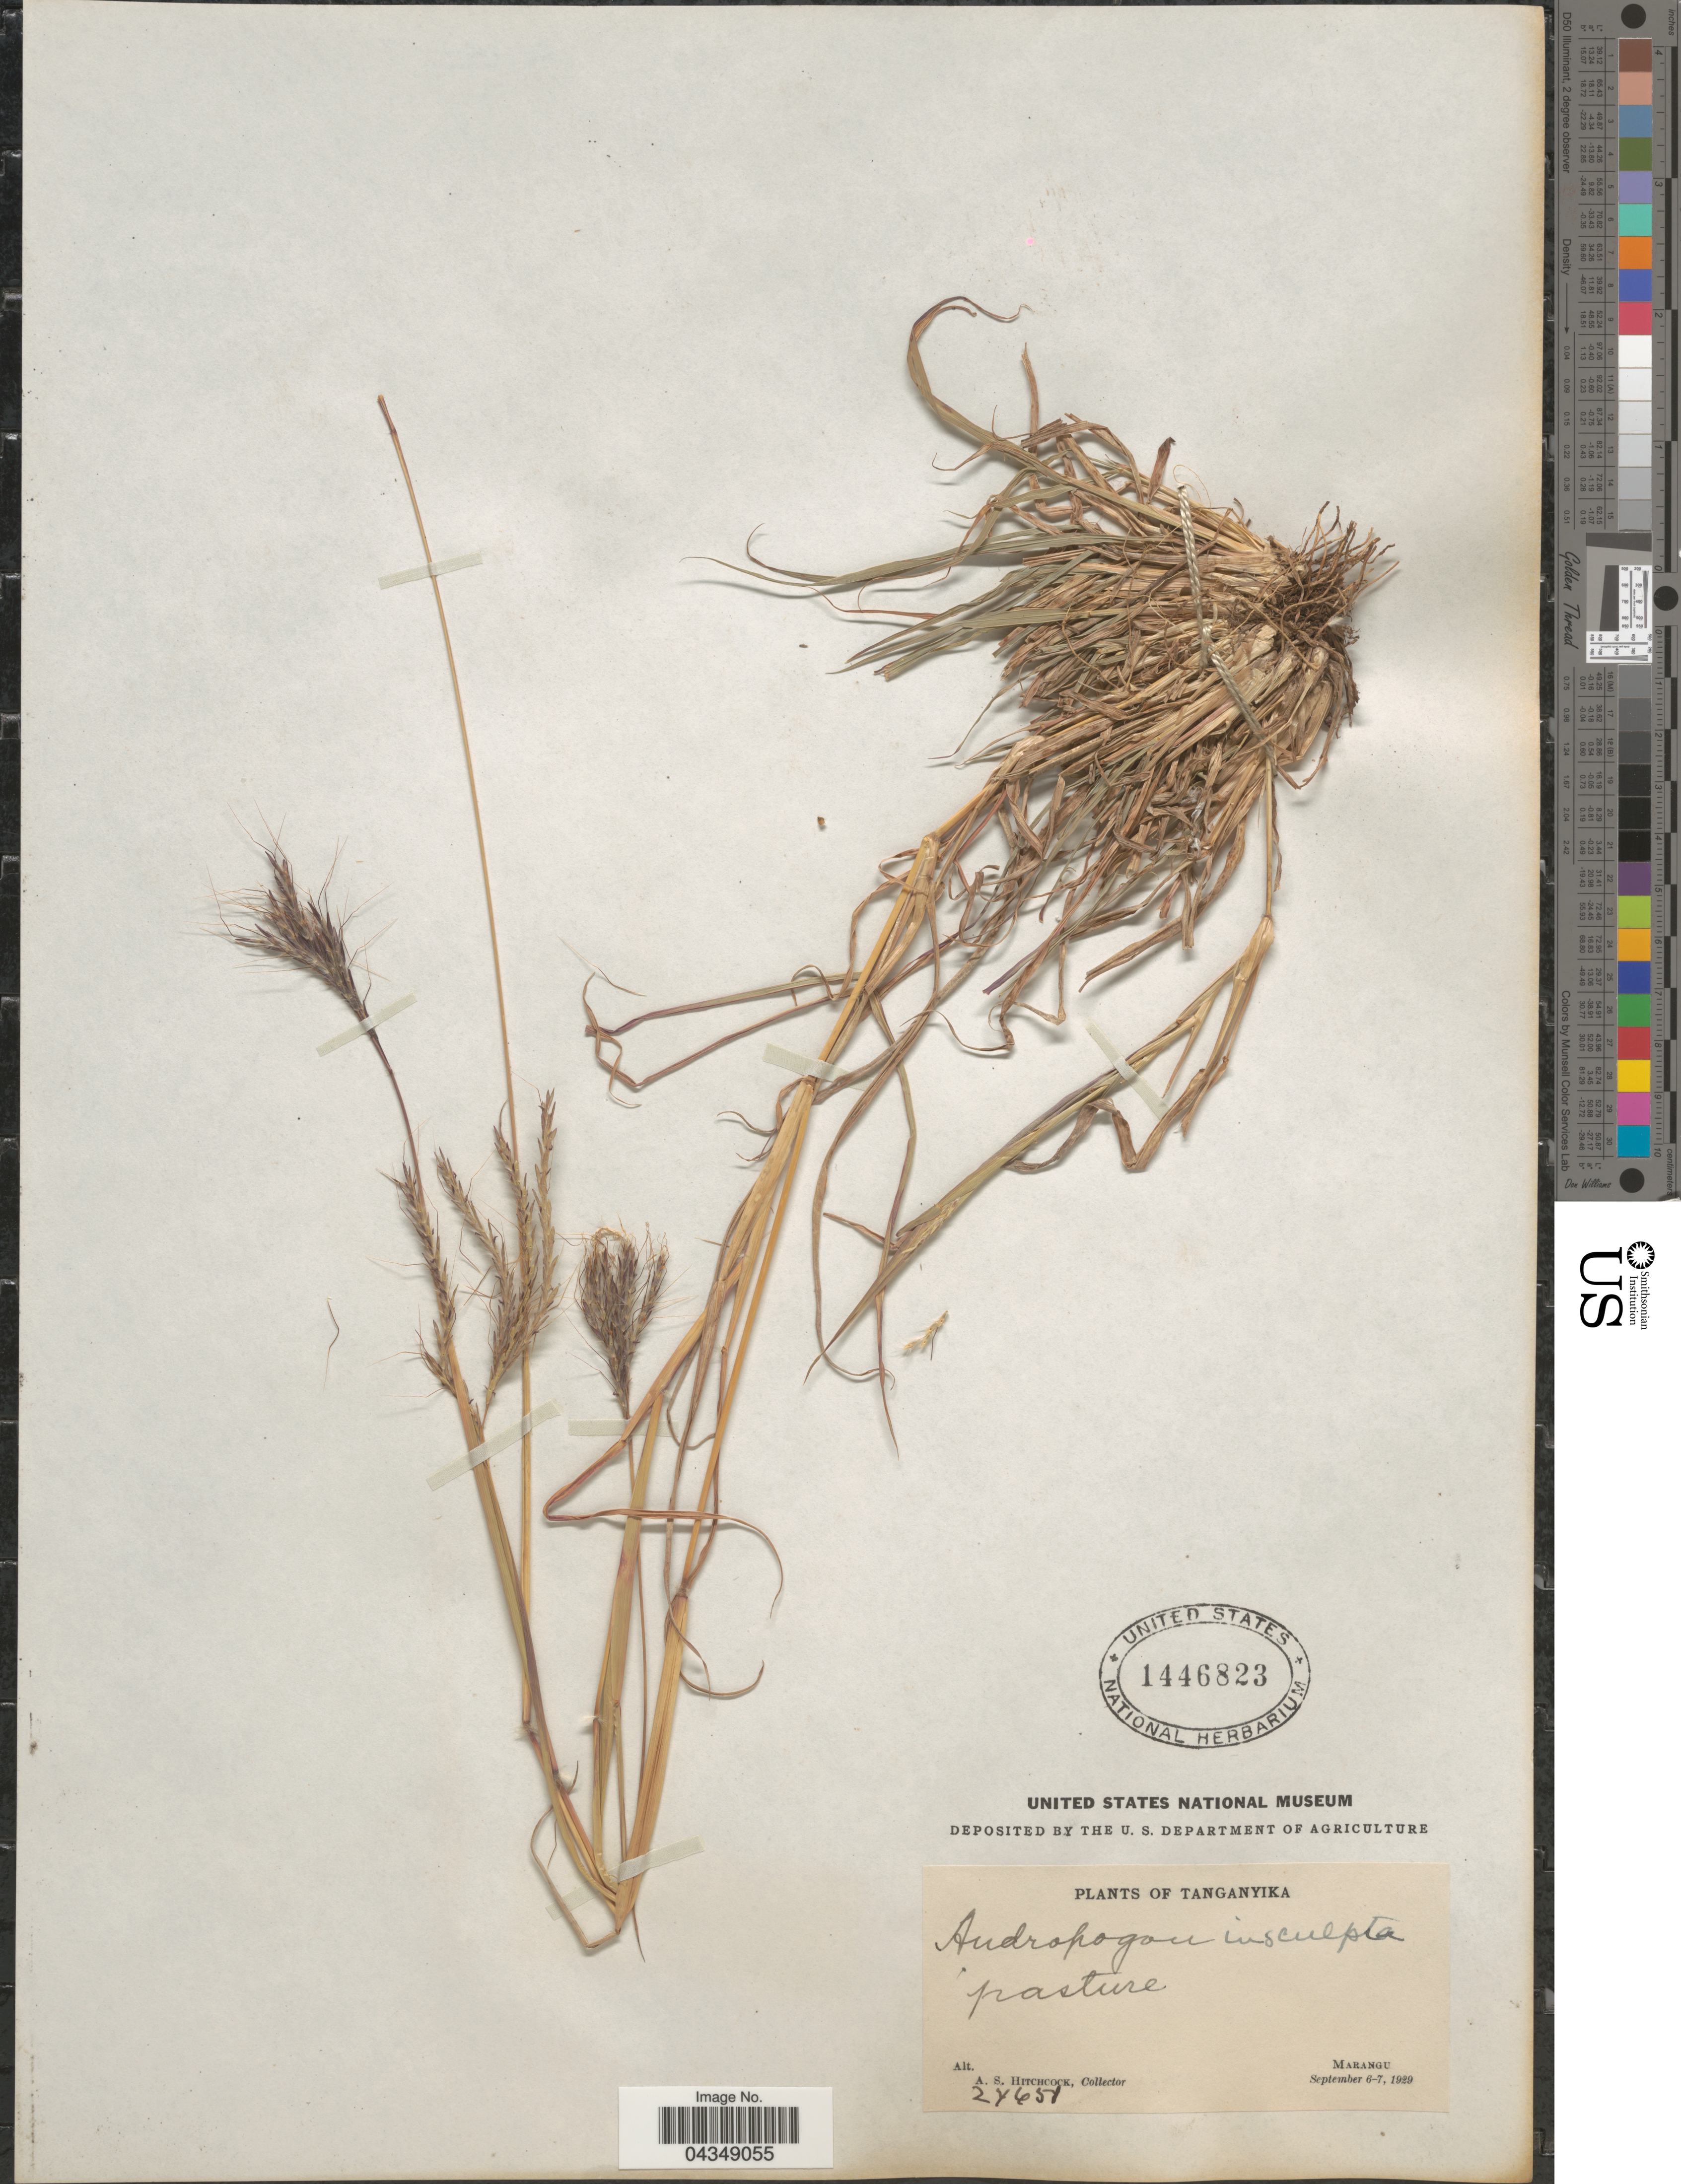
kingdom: Plantae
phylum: Tracheophyta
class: Liliopsida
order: Poales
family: Poaceae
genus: Bothriochloa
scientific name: Bothriochloa insculpta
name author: (Hochst. ex A. Rich.) A. Camus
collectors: A. S. Hitchcock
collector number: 24651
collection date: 1929-09-06/1929-09-07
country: Tanzania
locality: Tanganyika. Marangu.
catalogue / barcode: US 1446823